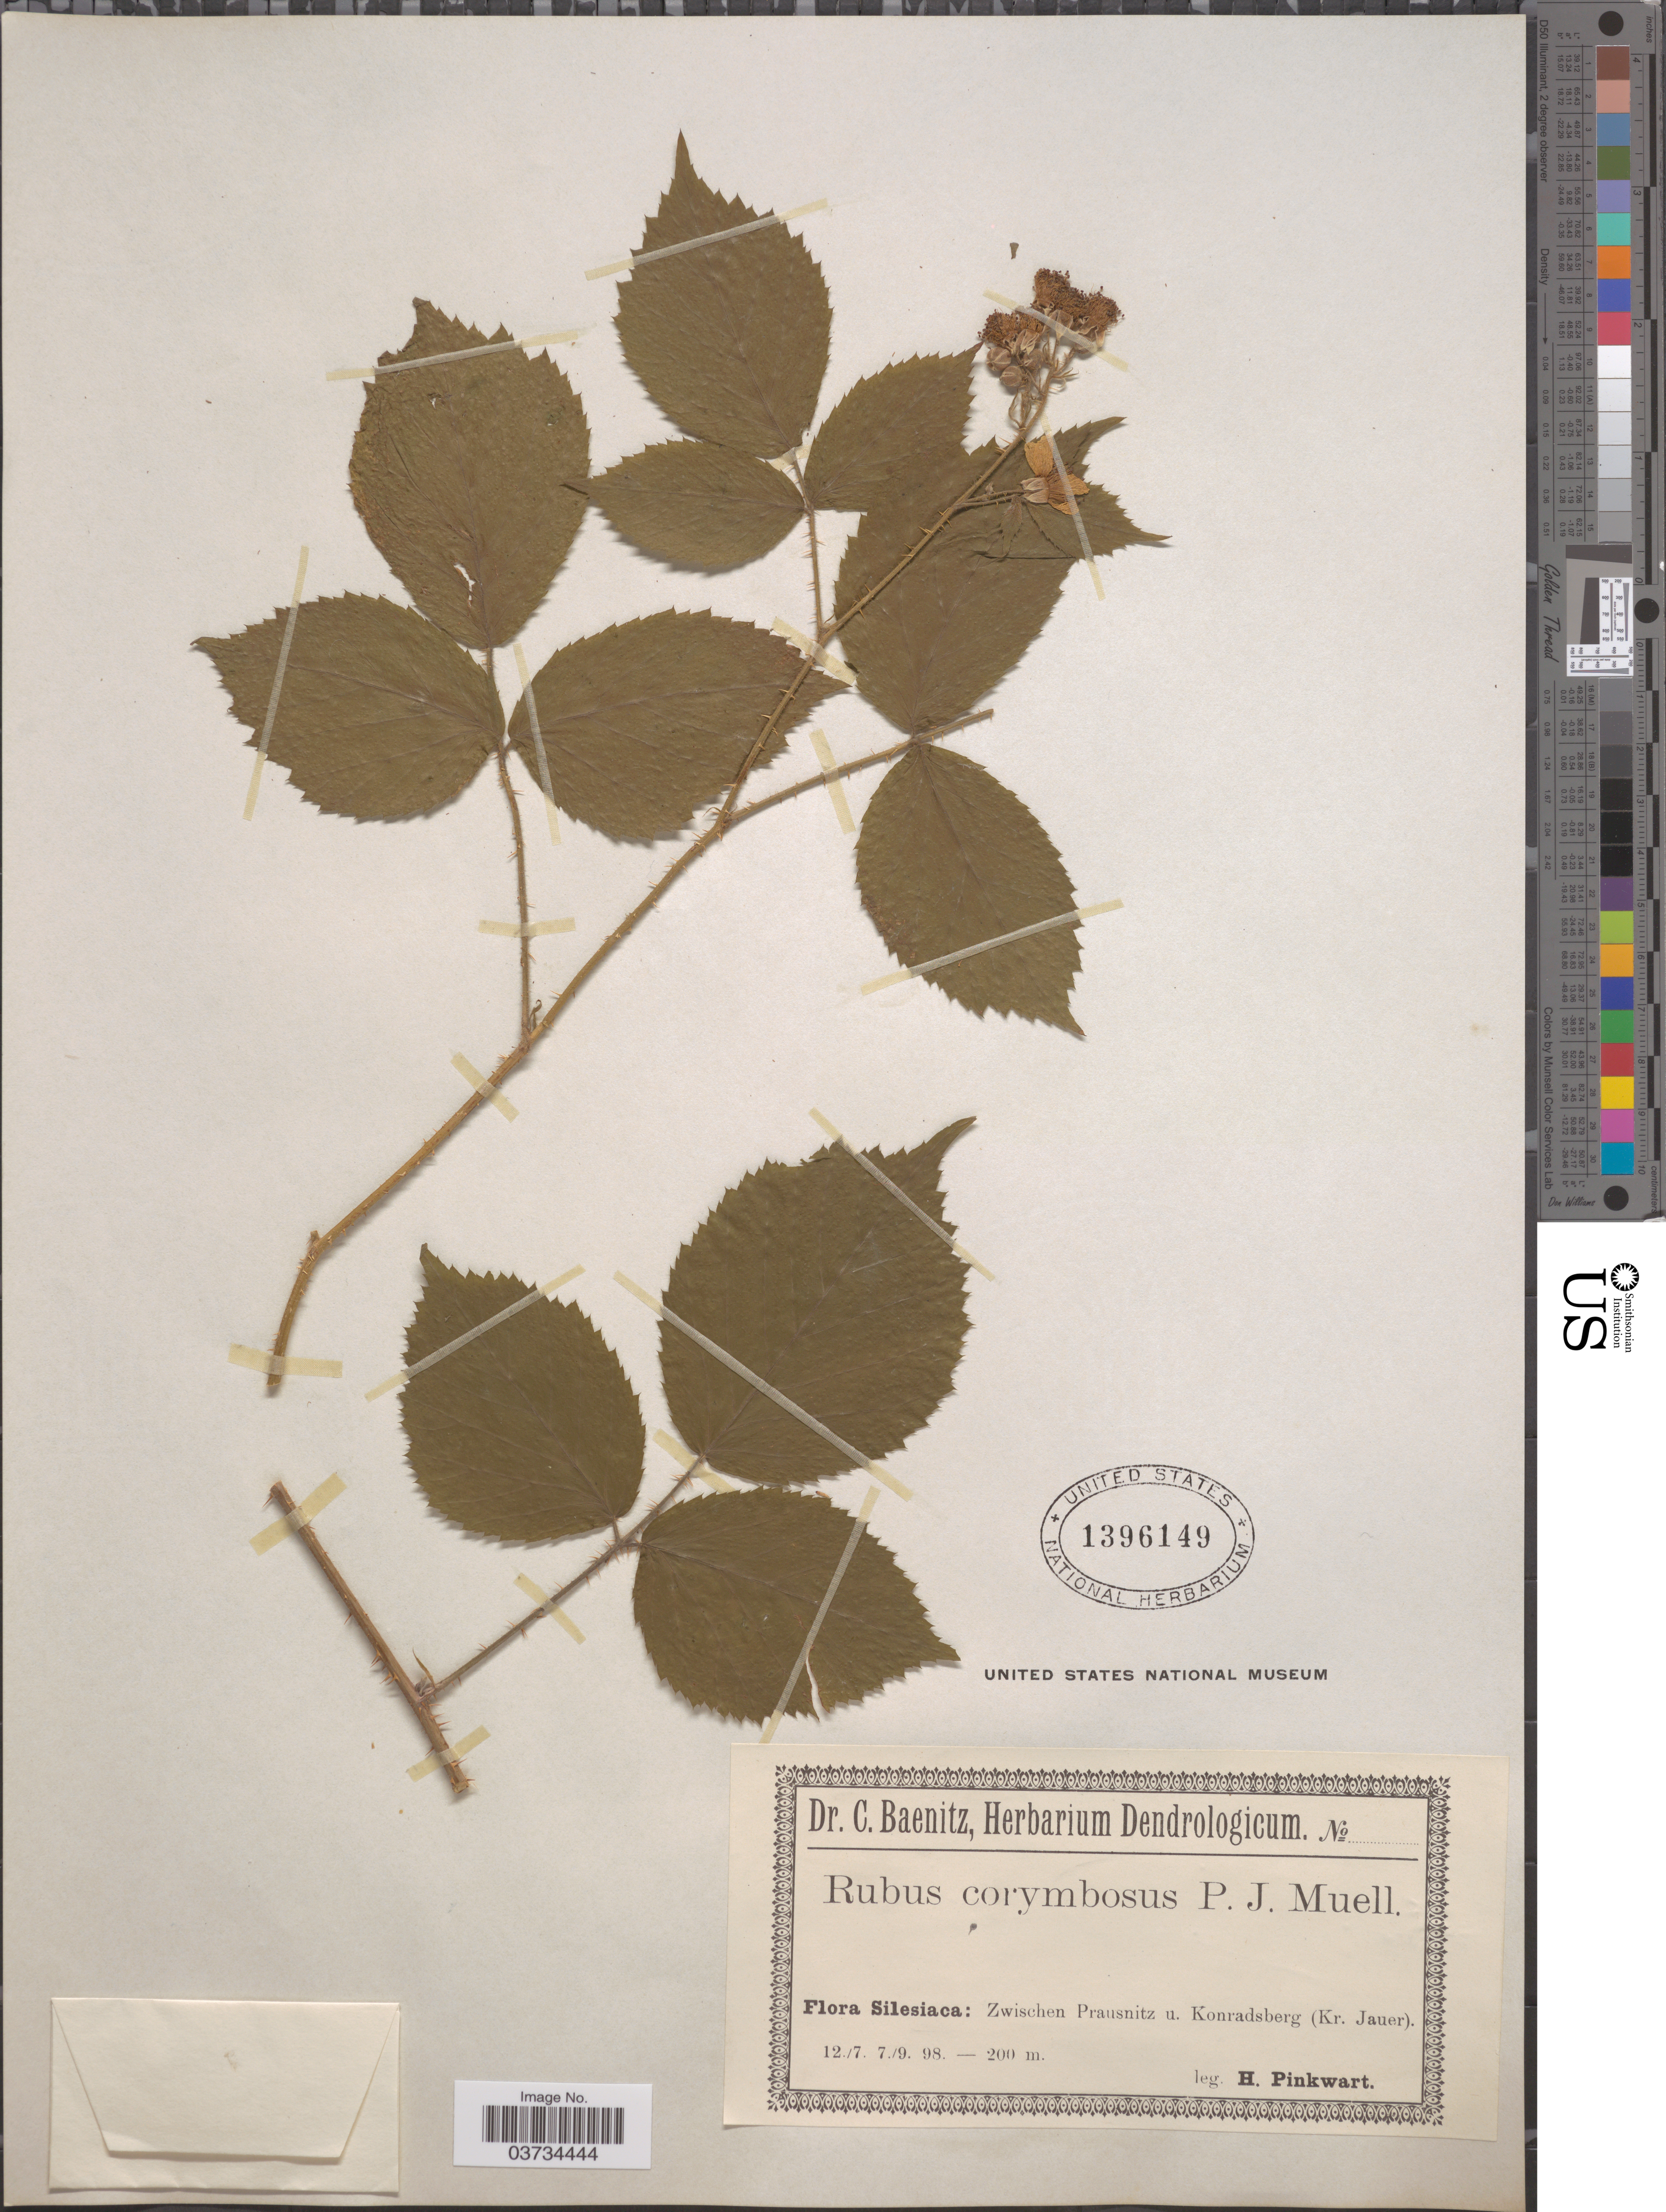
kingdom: Plantae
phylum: Tracheophyta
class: Magnoliopsida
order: Rosales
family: Rosaceae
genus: Rubus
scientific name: Rubus foliosus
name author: Weihe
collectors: H. Pinkwart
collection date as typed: Transcribed d/m/y: 12/7/98 to 7/9/98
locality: Silesiaca: Zwischen Prausnitz u. Konradsberg (Kr. Jauer).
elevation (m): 200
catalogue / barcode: US 1396149